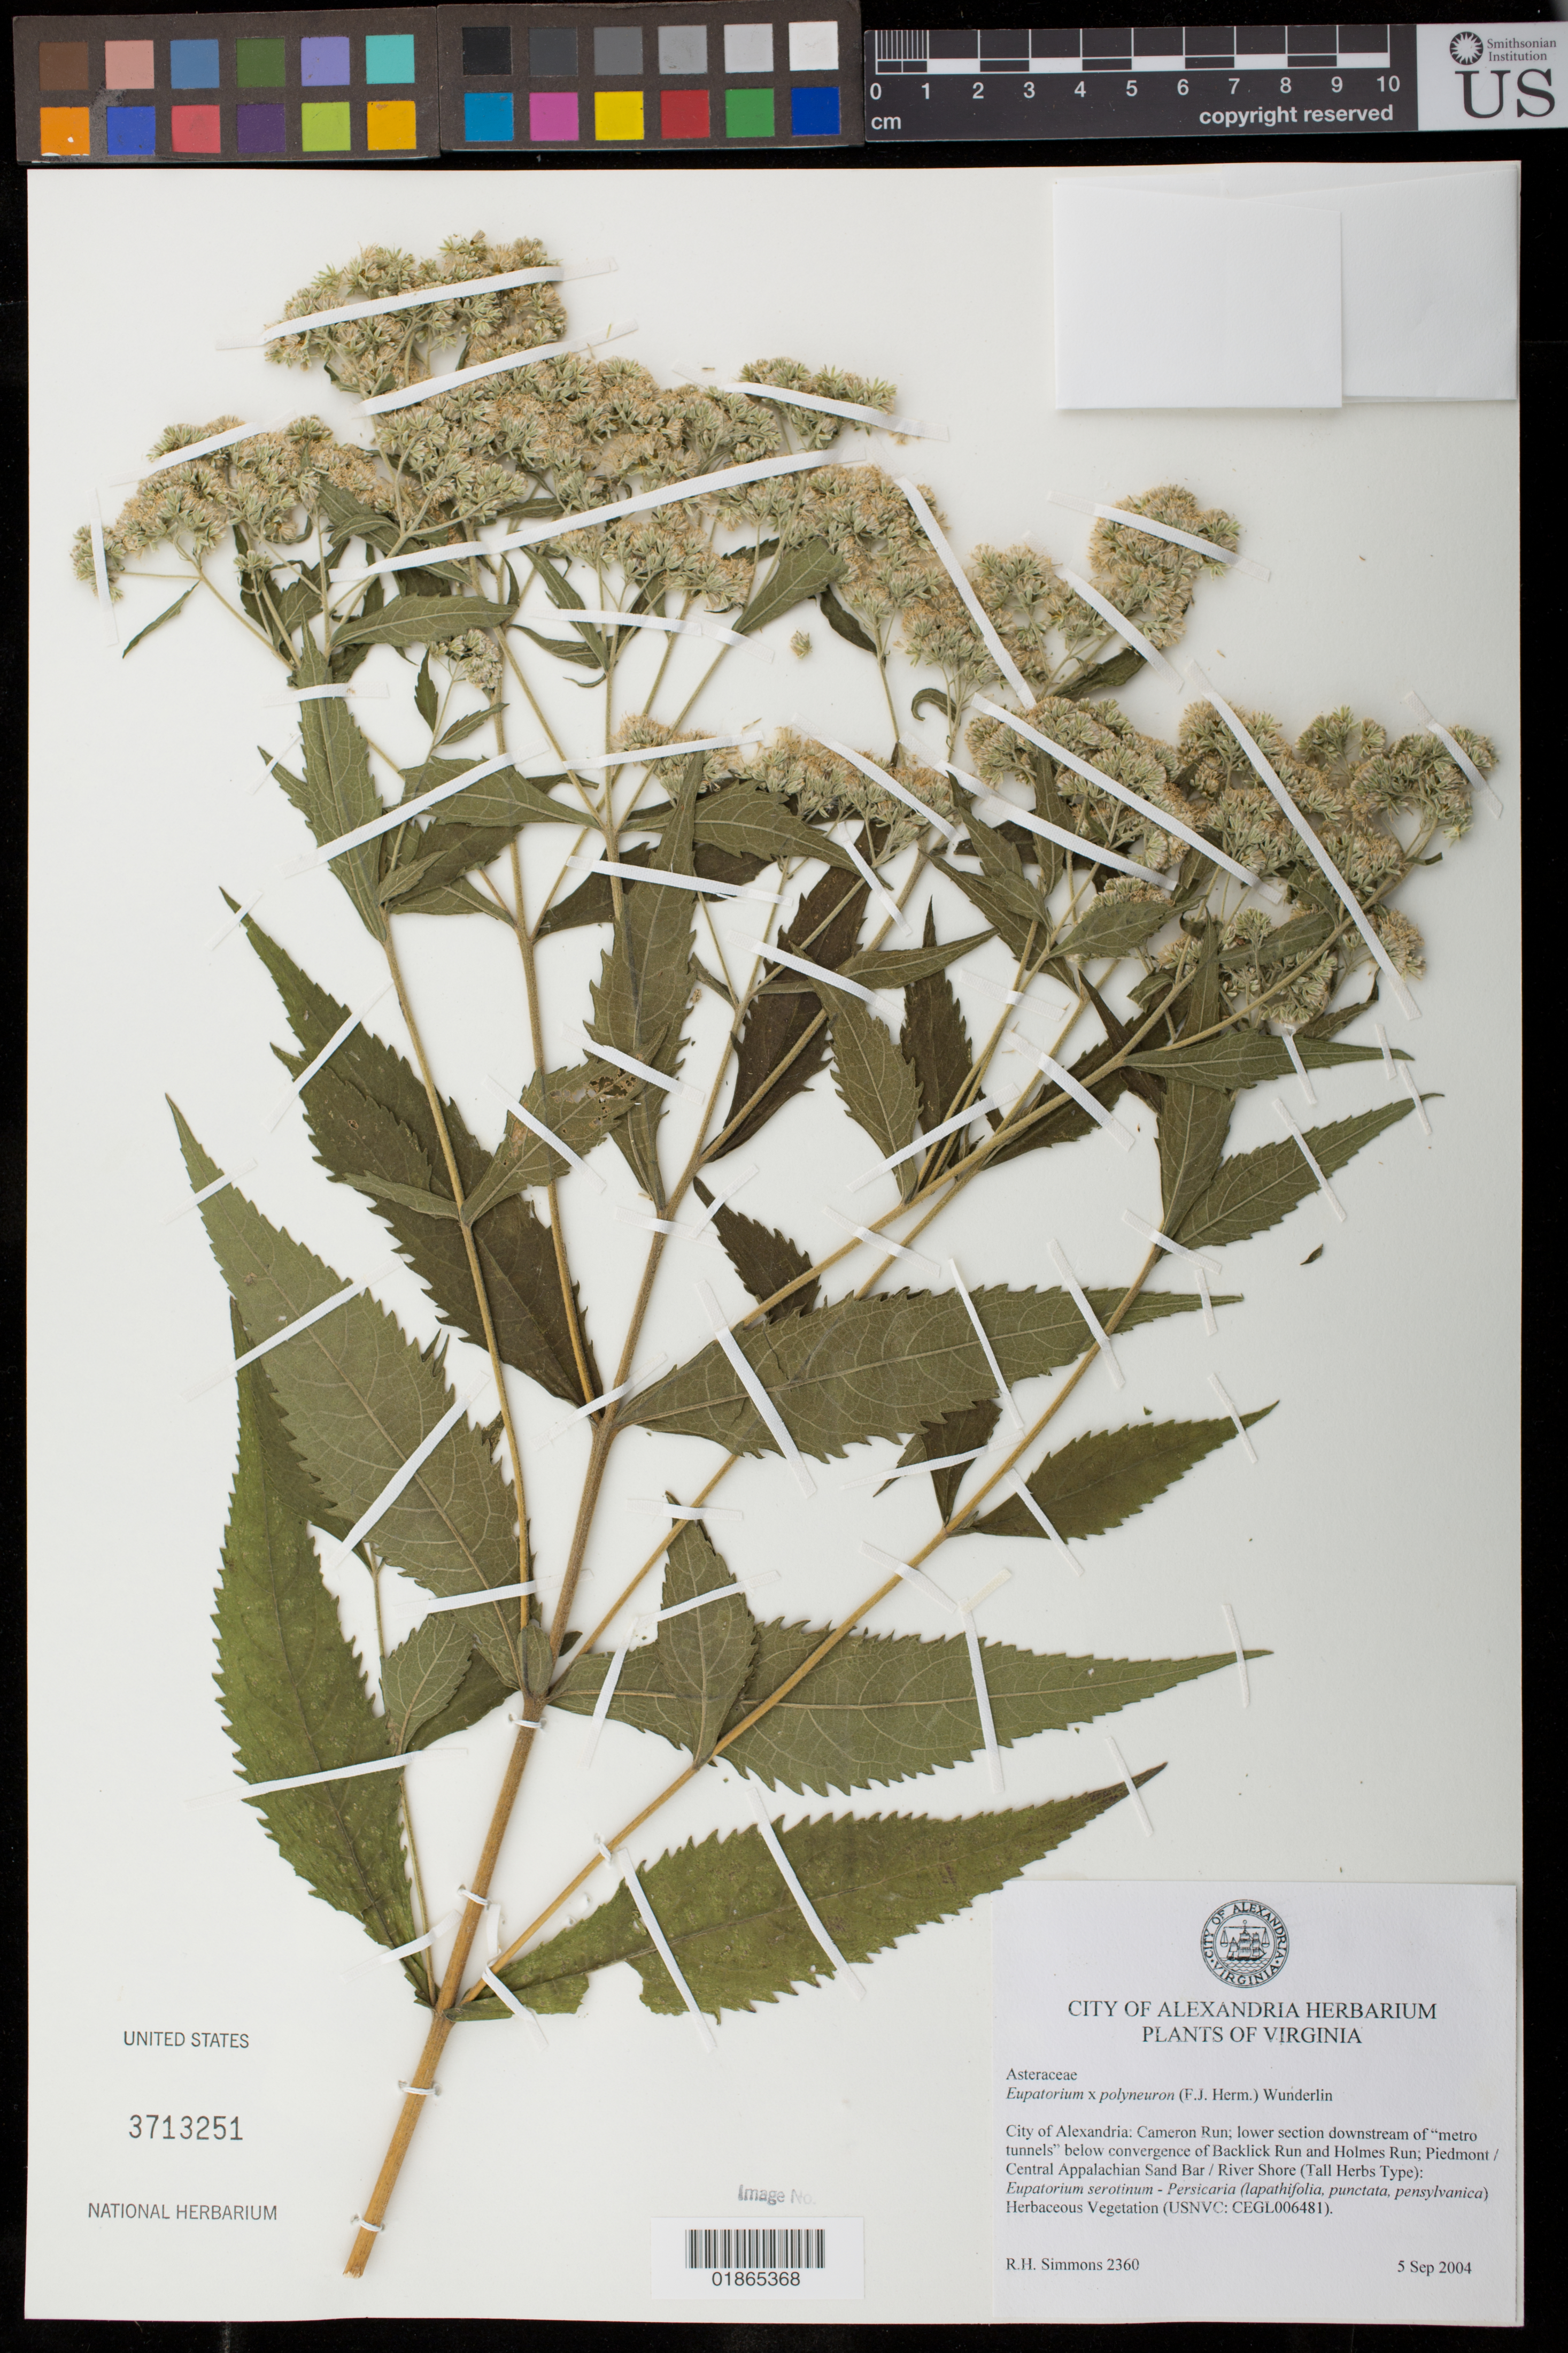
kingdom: Plantae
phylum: Tracheophyta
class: Magnoliopsida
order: Asterales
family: Asteraceae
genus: Eupatorium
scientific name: Eupatorium x polyneuron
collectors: R. B. Simmons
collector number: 2360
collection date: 2004-09-05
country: United States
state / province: Virginia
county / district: City of Alexandria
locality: Cameron Run, lower section downstream of "metro tunnels" below convergence of Backlick Run and Holmes Run.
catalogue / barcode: US 3713251